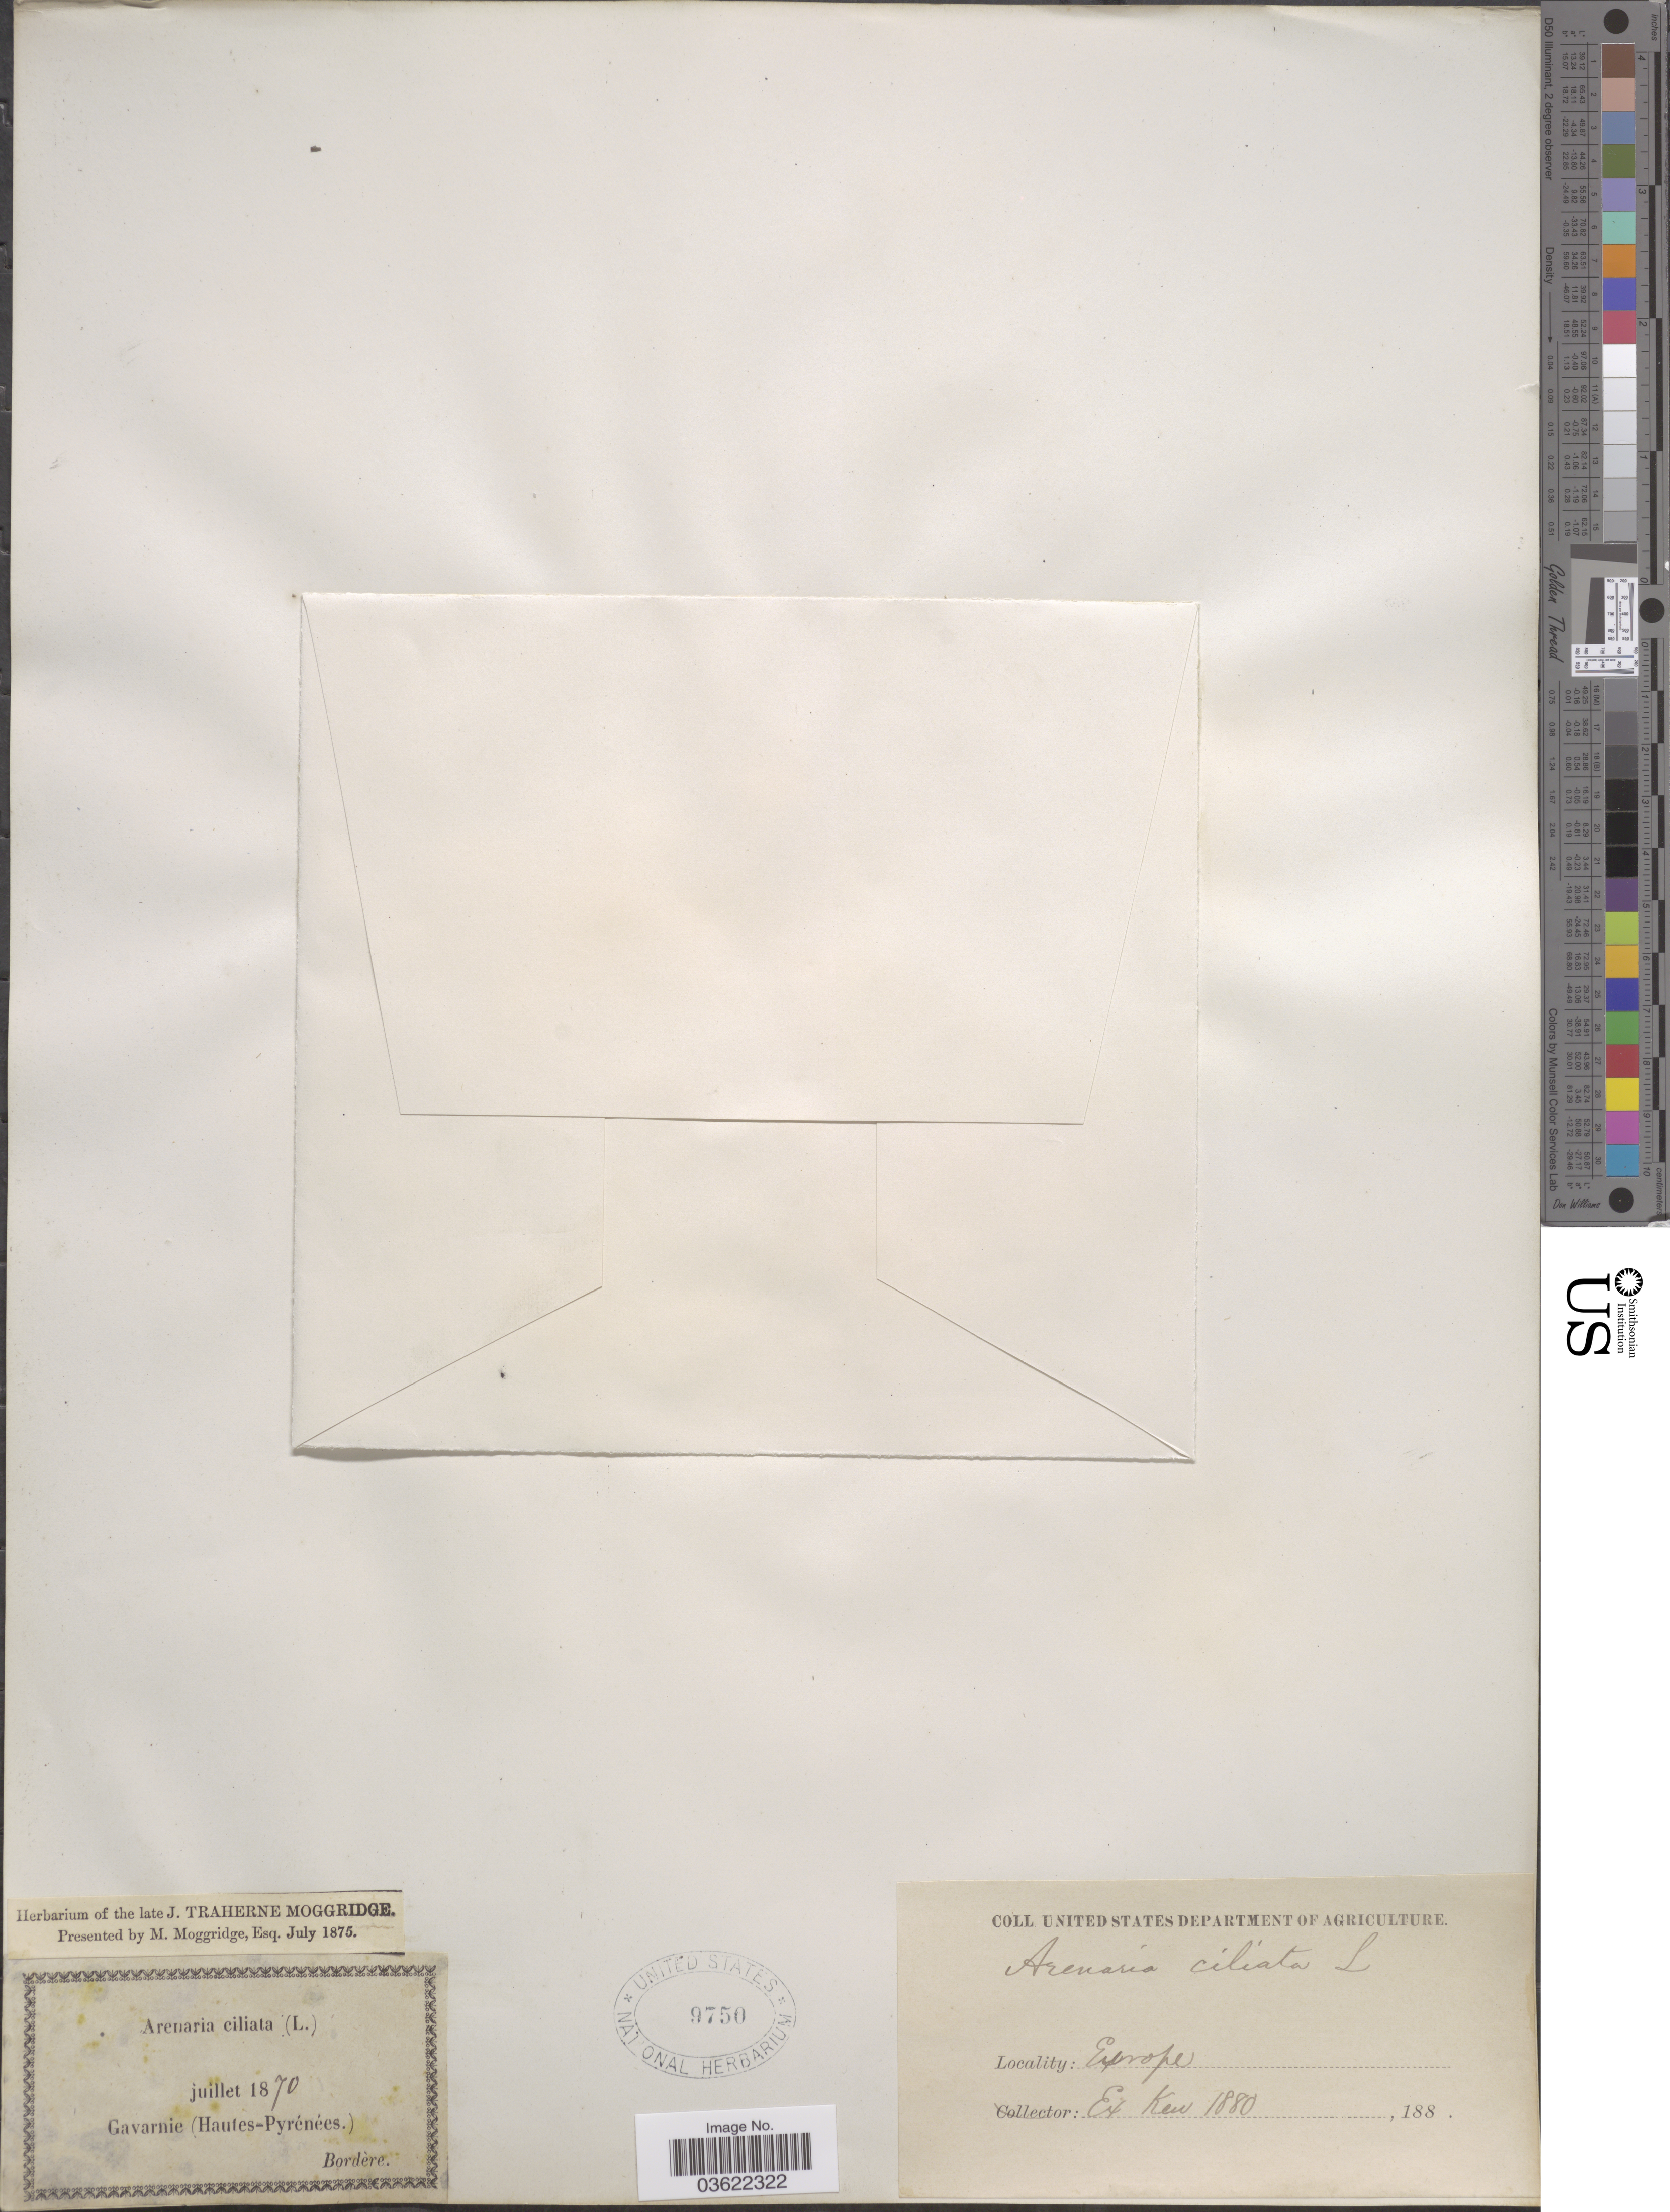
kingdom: Plantae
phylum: Tracheophyta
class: Magnoliopsida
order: Caryophyllales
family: Caryophyllaceae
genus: Arenaria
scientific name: Arenaria ciliata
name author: L.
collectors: -. Bordère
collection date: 1870-07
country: France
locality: Gavarnie (Hautes-Pyrénées). Europe.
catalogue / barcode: US 9750